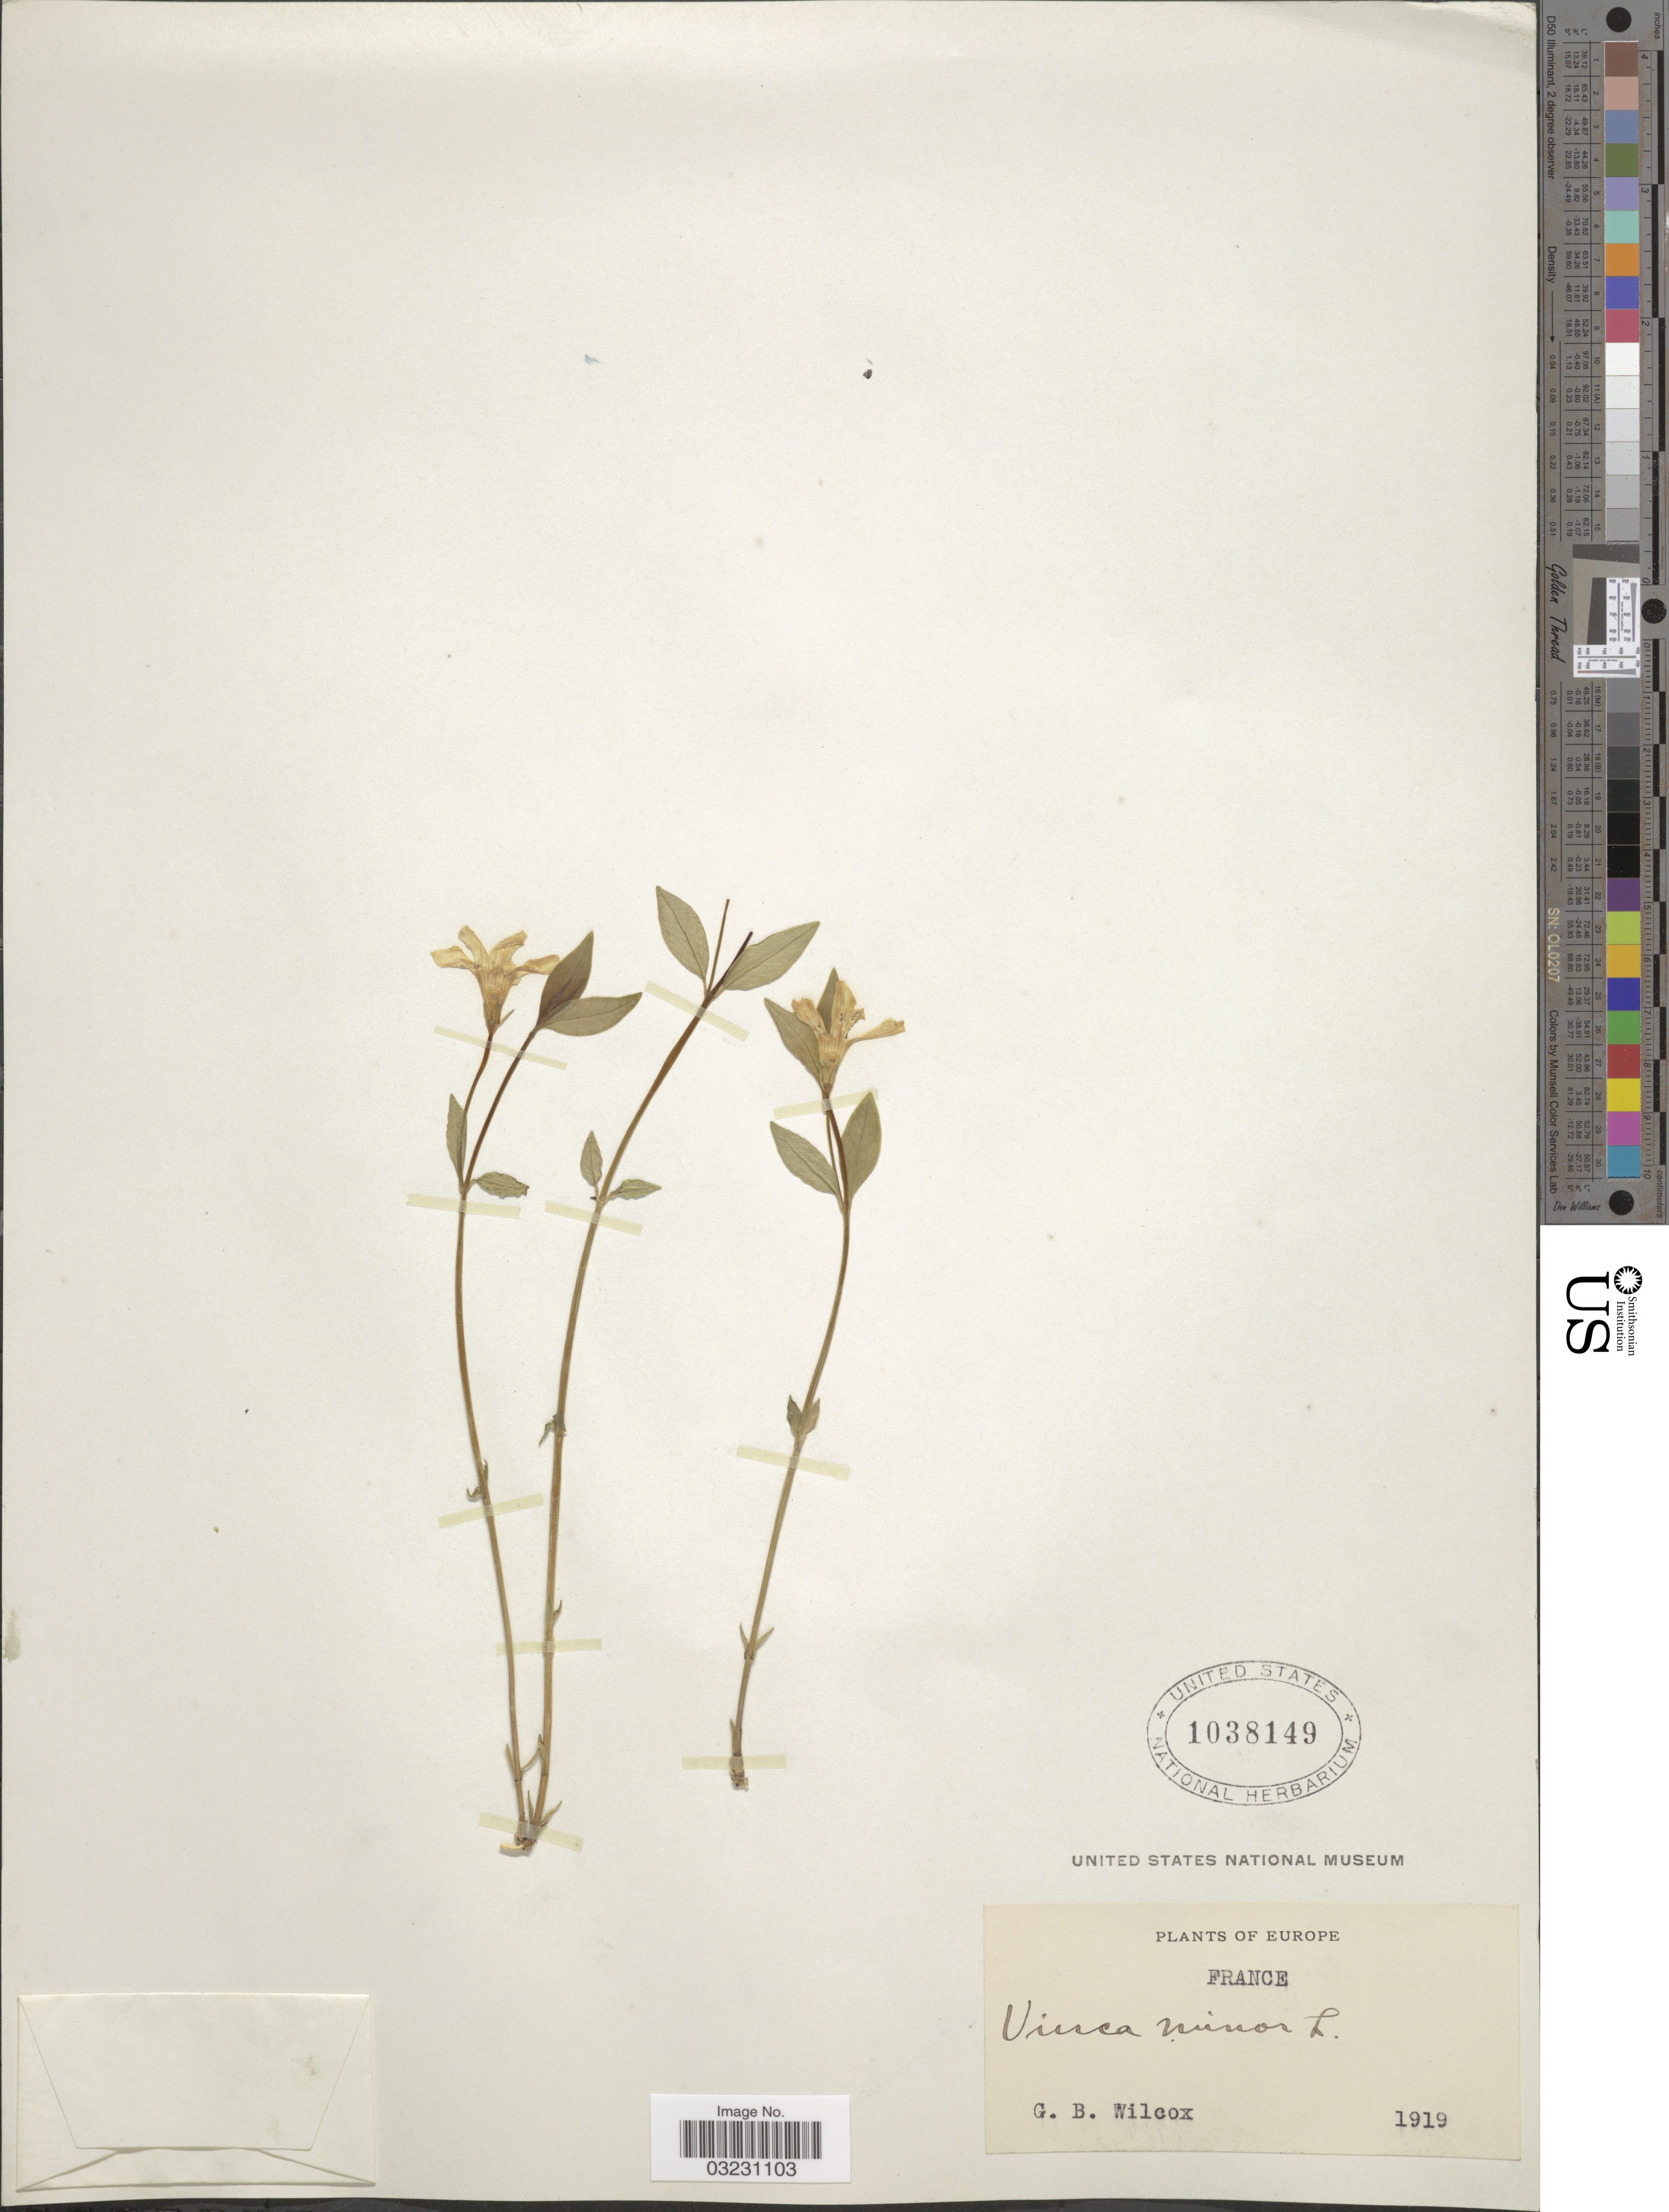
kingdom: Plantae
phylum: Tracheophyta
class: Magnoliopsida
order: Gentianales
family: Apocynaceae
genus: Vinca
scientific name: Vinca minor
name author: L.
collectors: G. Wilcox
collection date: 1919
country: France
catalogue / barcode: US 1038149